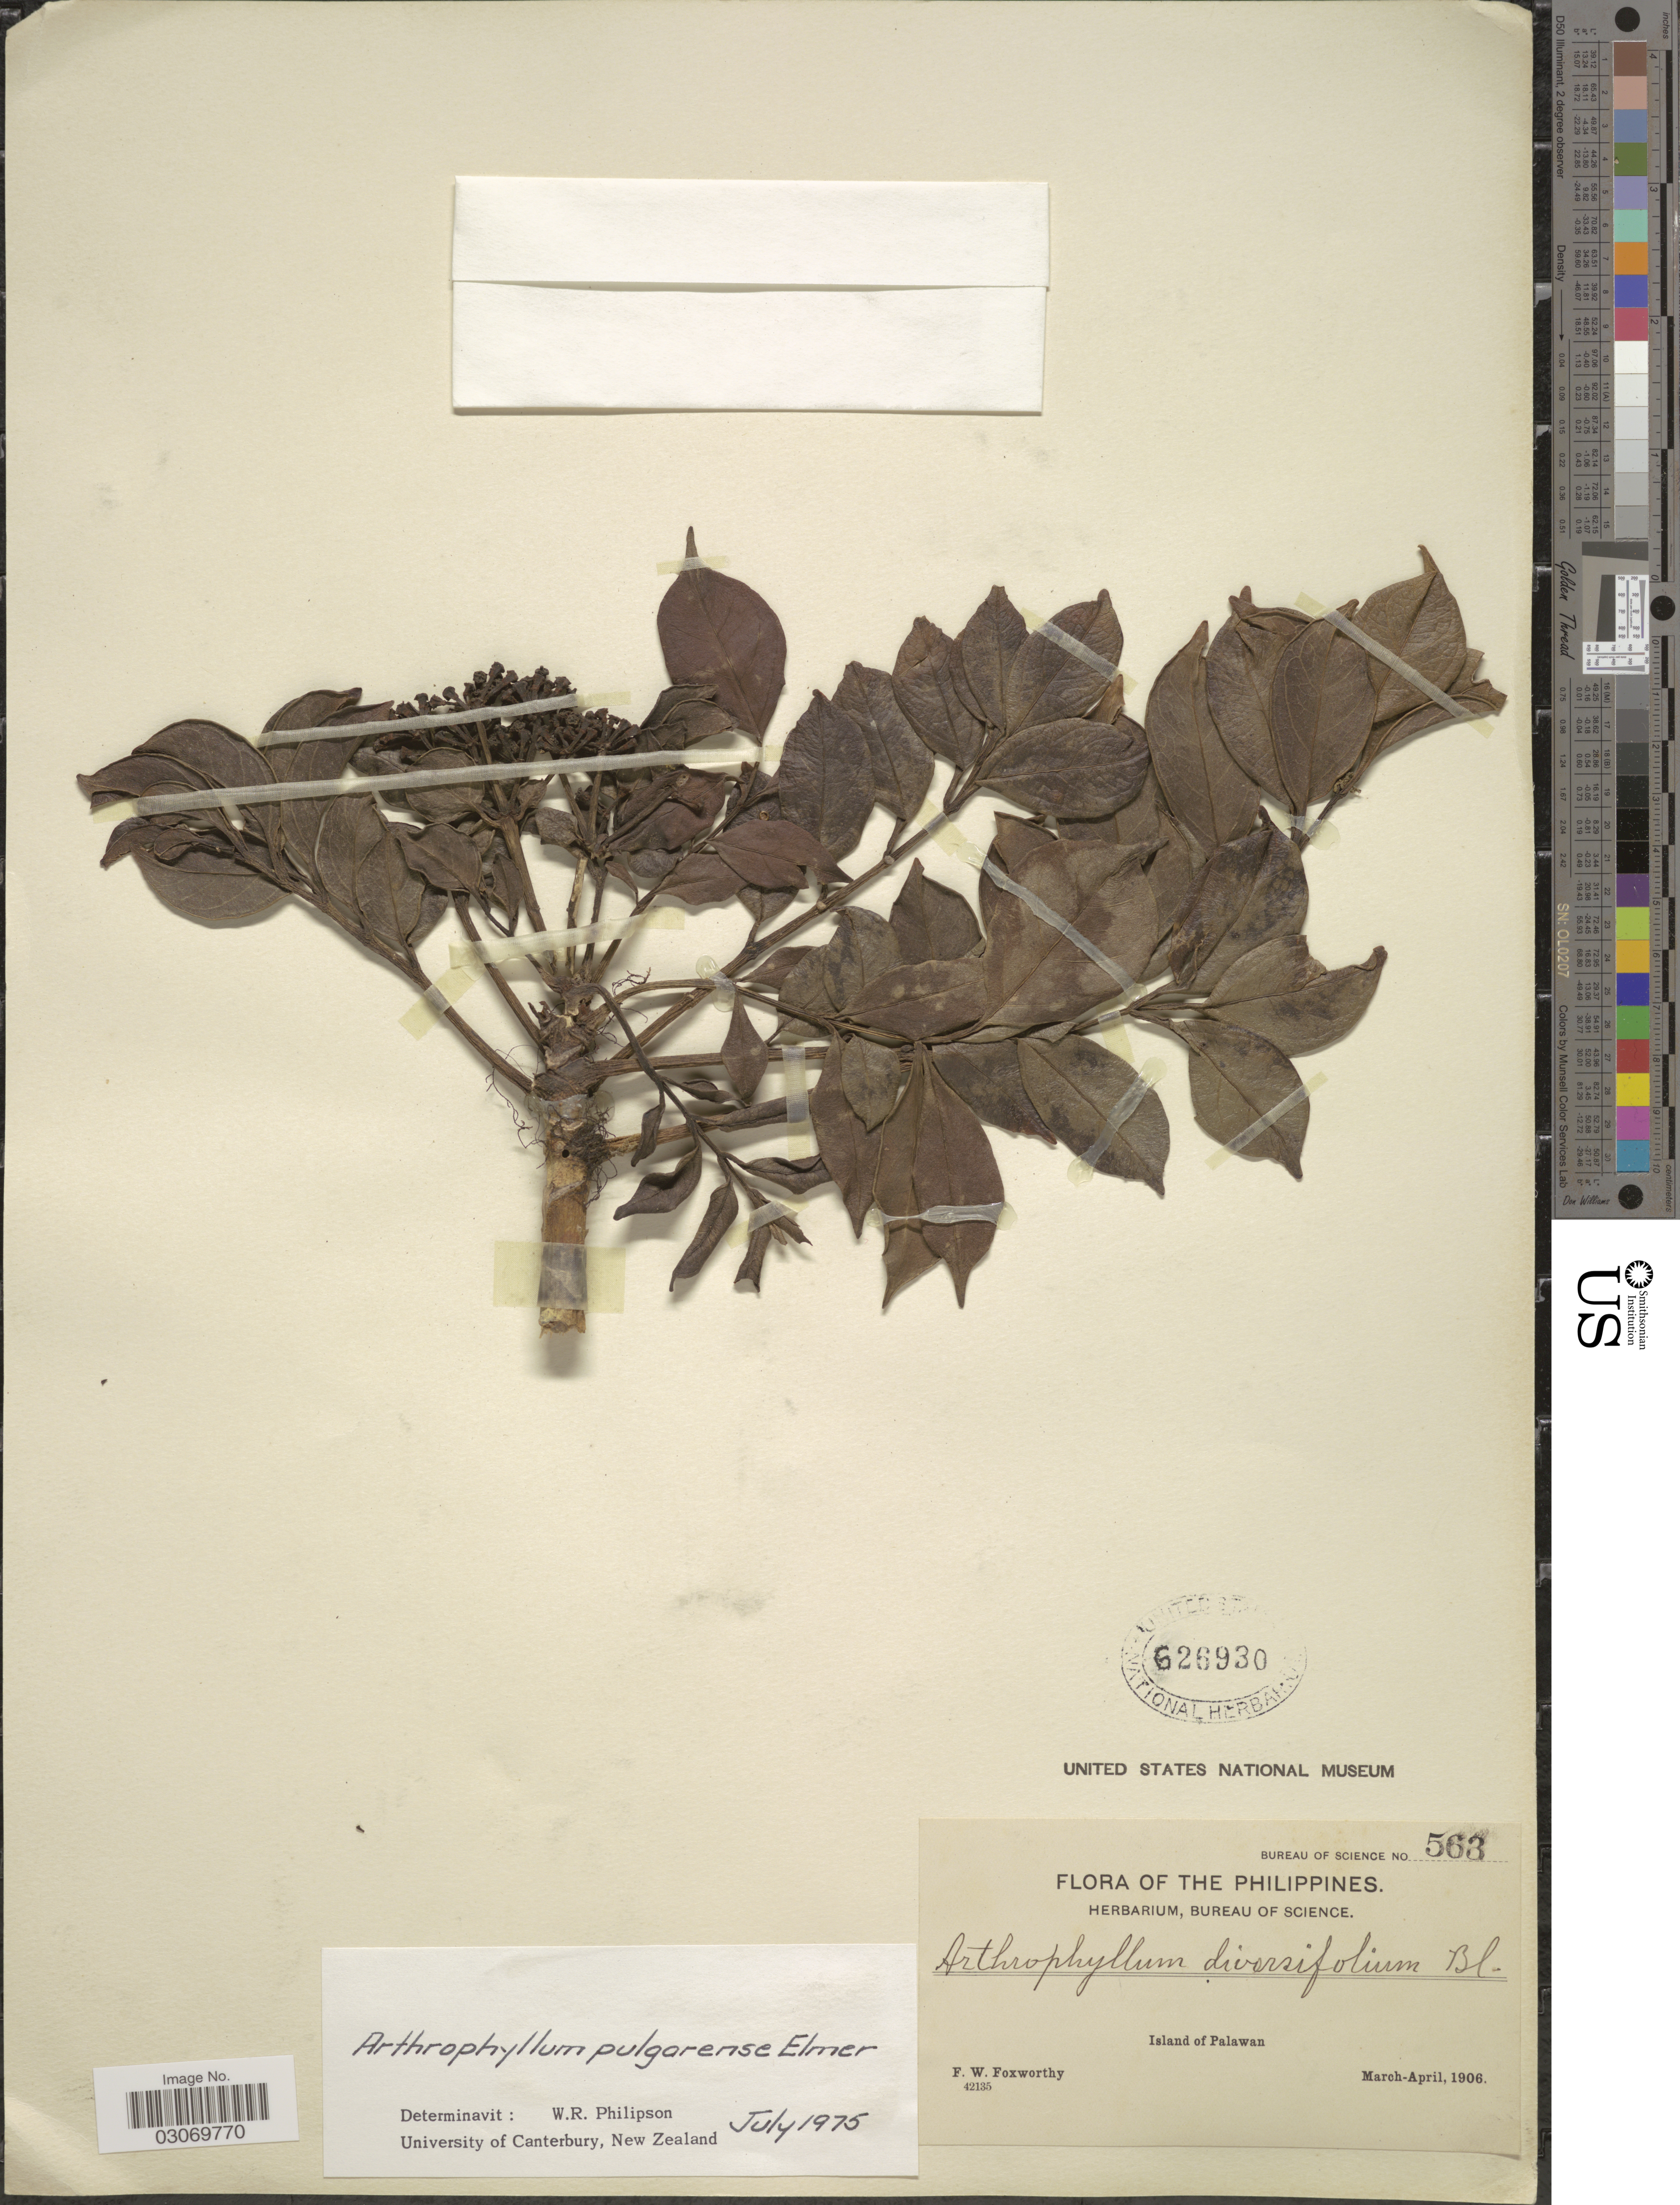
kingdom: Plantae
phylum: Tracheophyta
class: Magnoliopsida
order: Apiales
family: Araliaceae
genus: Arthrophyllum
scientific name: Arthrophyllum pulgarense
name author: Elmer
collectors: F. W. Foxworthy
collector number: Bureau of Science 563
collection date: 1906-03/1906-04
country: Philippines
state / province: Mimaropa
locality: Island of Palawan.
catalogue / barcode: US 626930